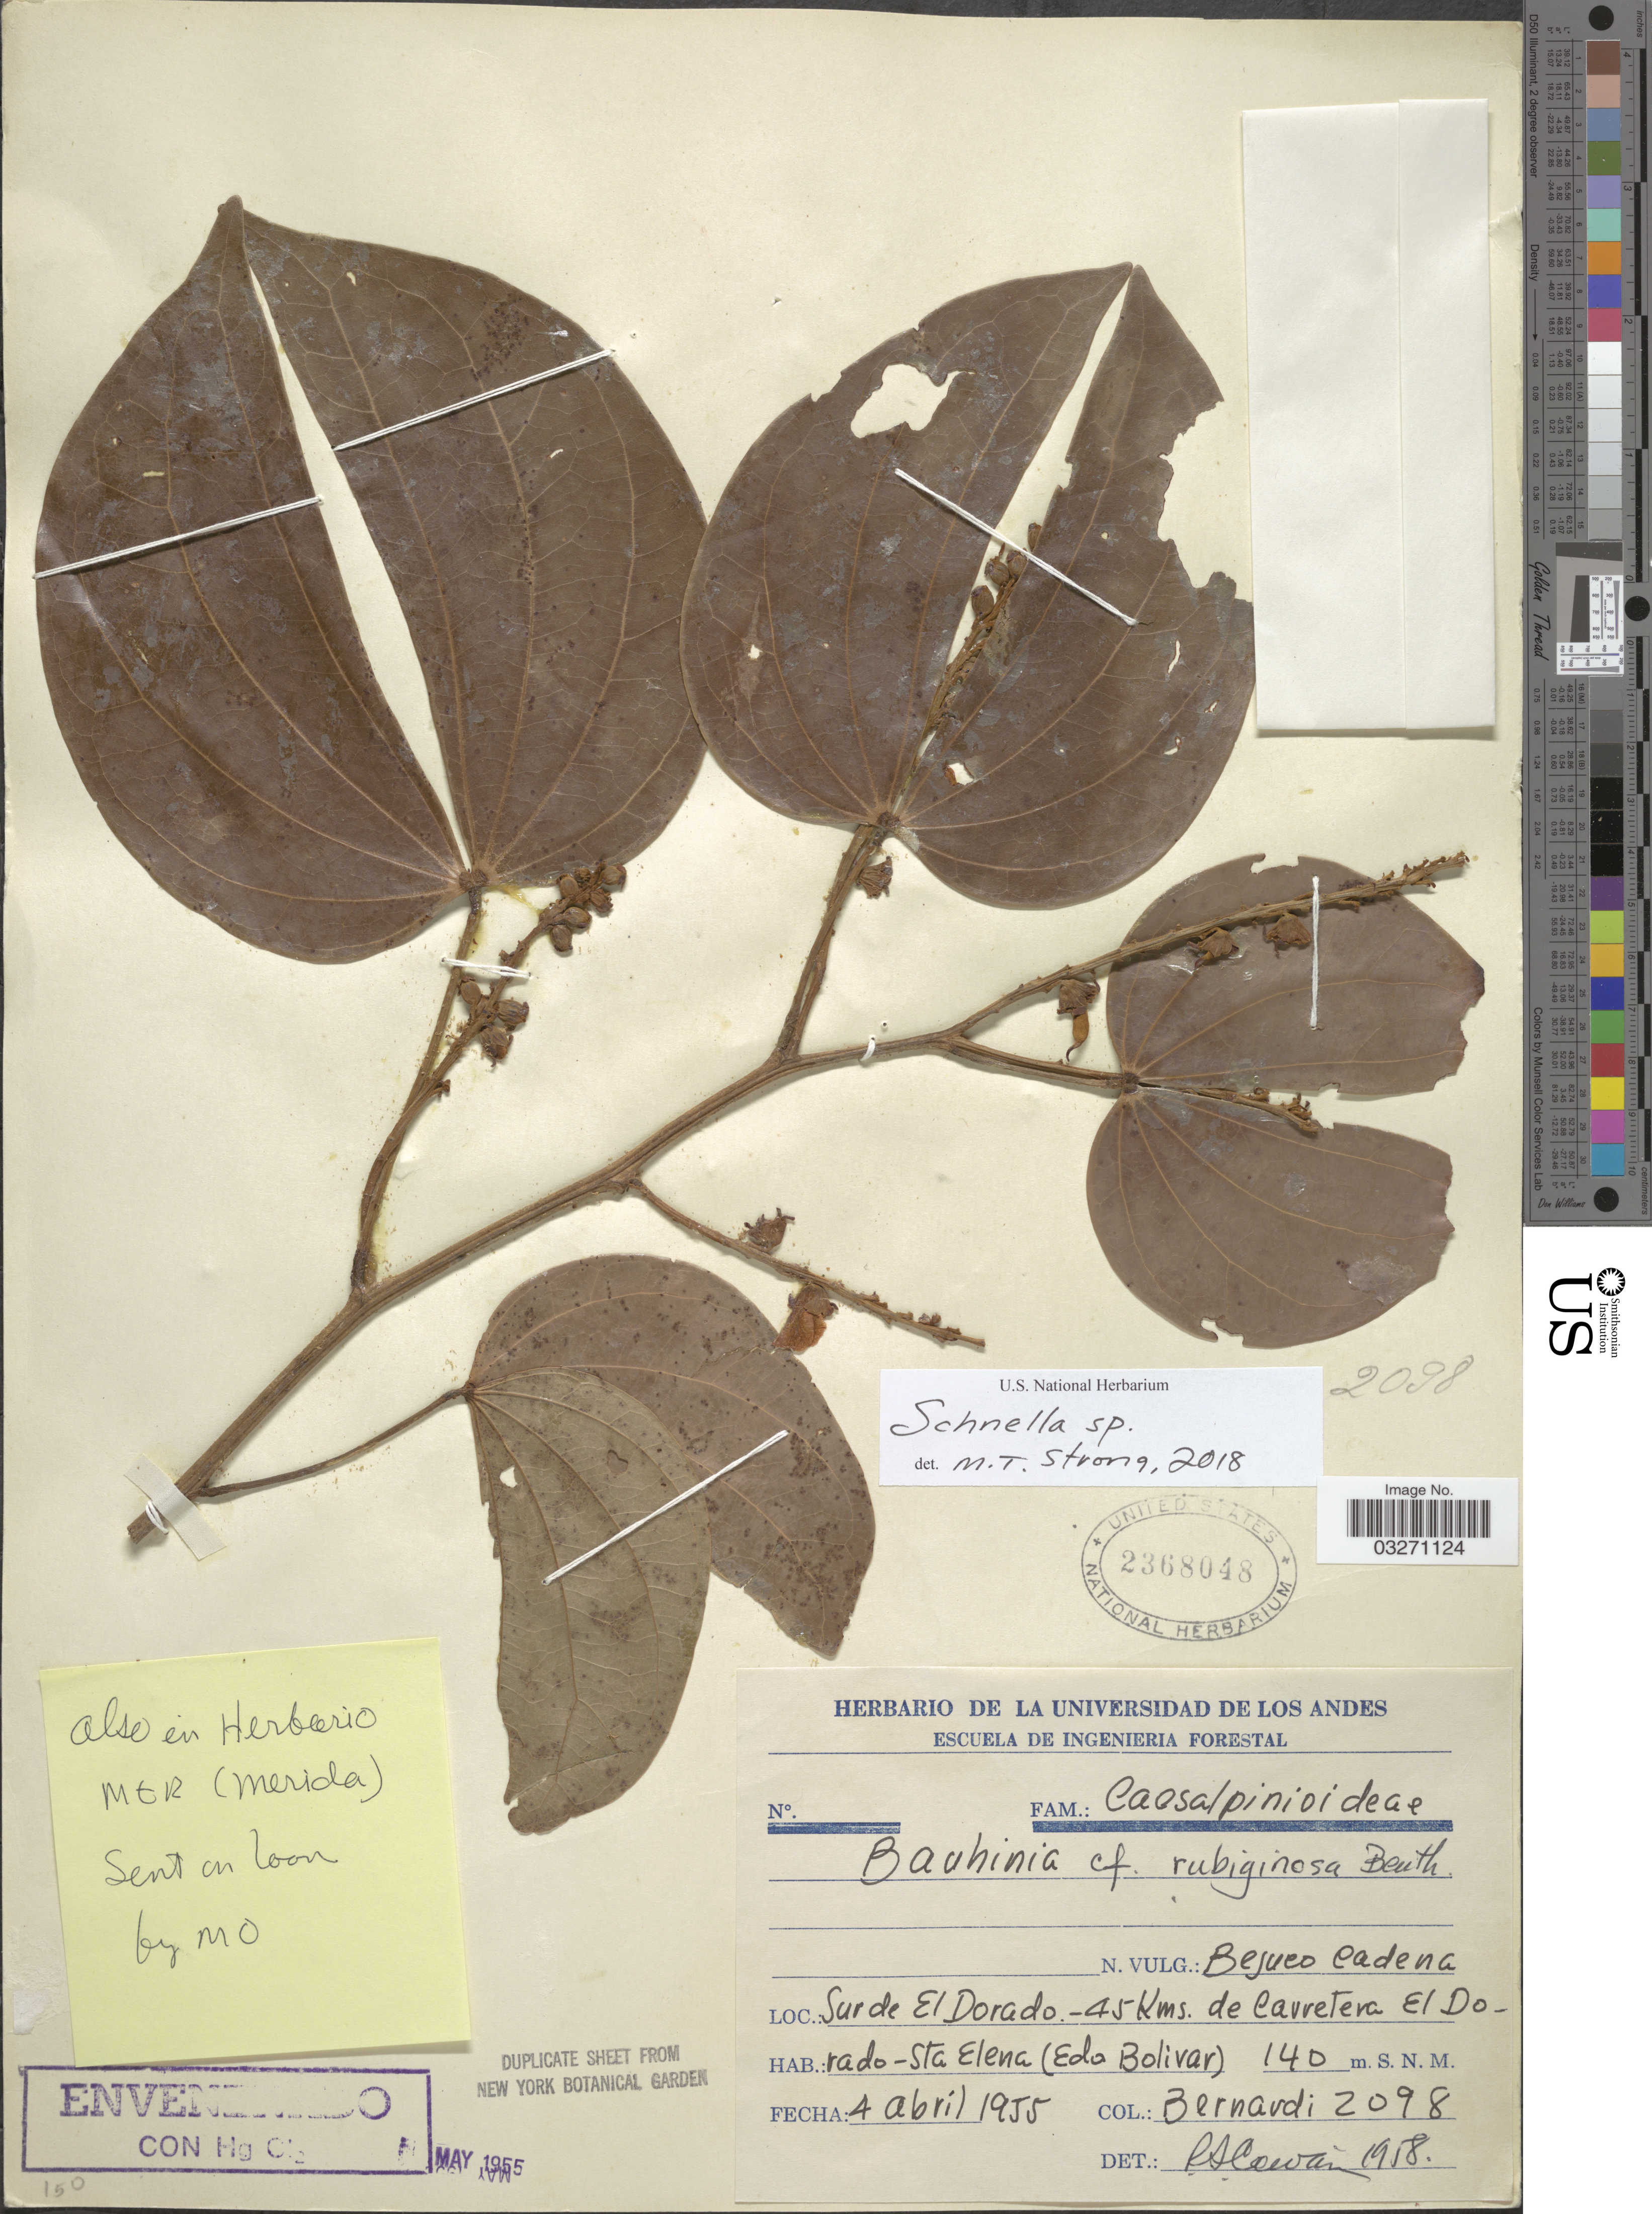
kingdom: Plantae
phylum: Tracheophyta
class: Magnoliopsida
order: Fabales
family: Fabaceae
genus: Schnella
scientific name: Schnella sp.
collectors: Bernardi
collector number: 2098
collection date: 1955-04-04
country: Venezuela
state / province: Bolivar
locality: Sur El Dorado, - 45 Kms. de Carretera El Dorado - Sta Elena.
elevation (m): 140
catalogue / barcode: US 2368048